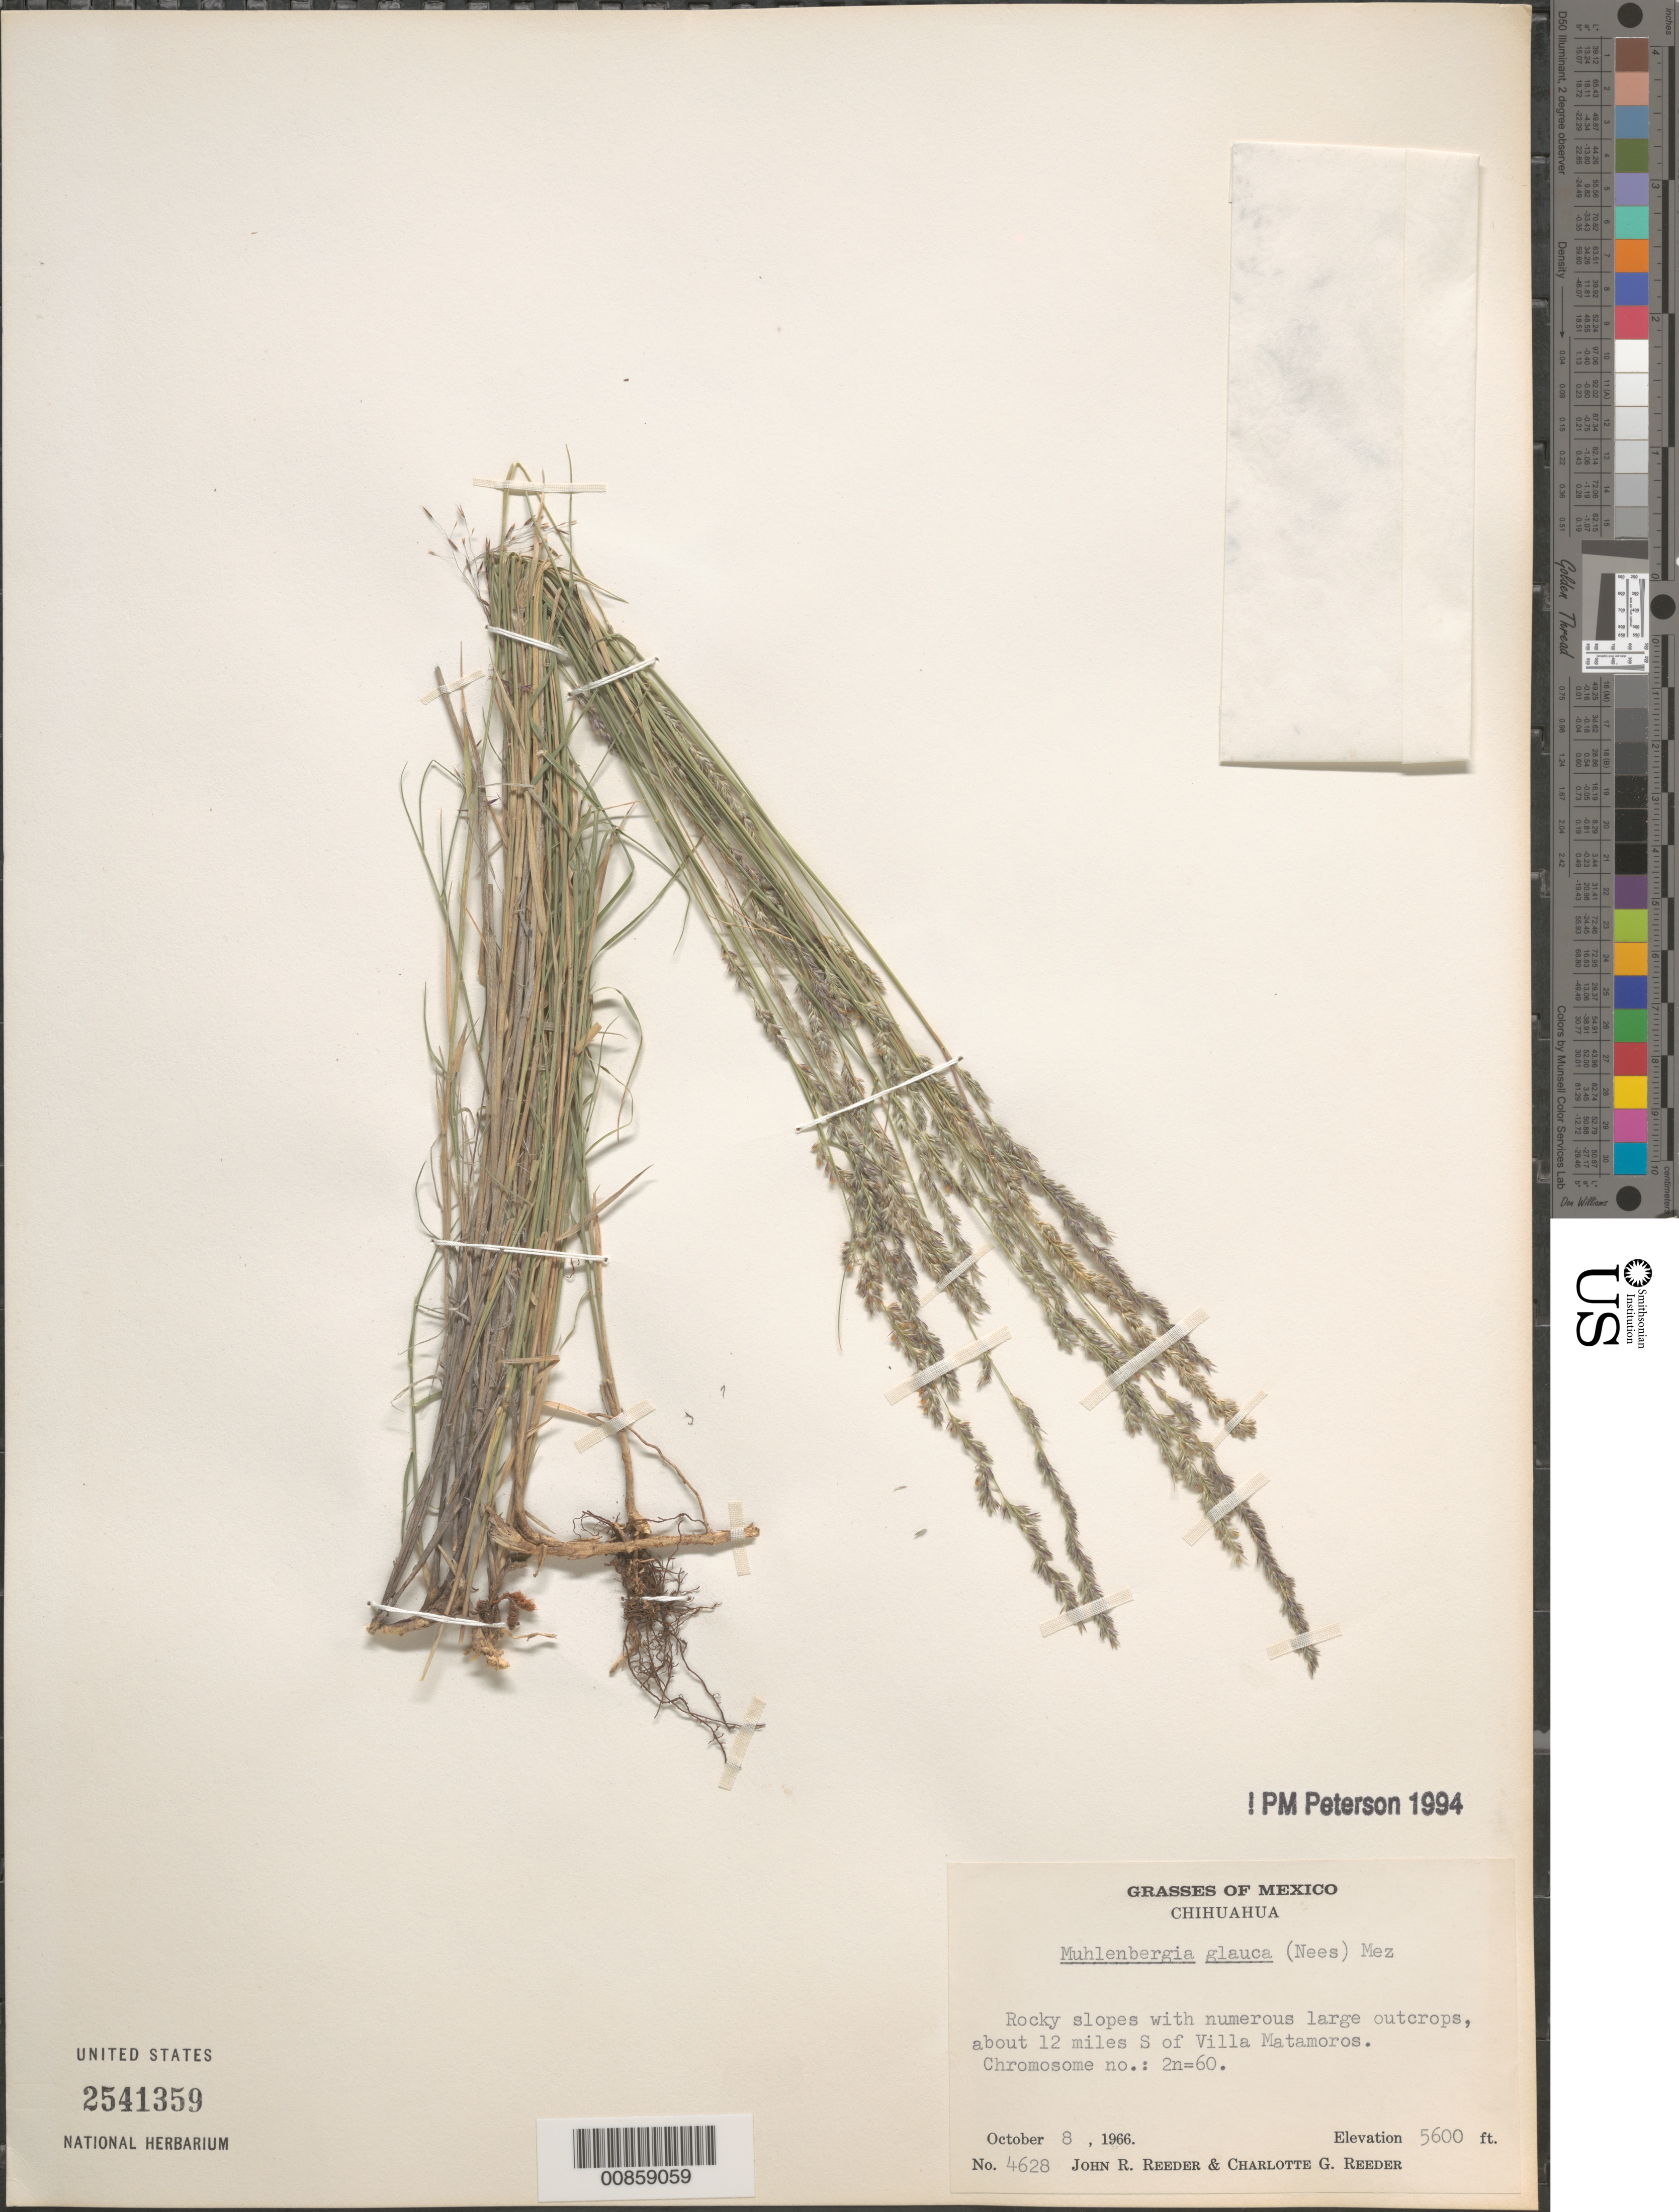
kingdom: Plantae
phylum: Tracheophyta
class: Liliopsida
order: Poales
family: Poaceae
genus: Muhlenbergia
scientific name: Muhlenbergia sp.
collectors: J. R. Reeder & C. G. Reeder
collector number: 4628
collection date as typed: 08 Oct 1966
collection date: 1966-10-08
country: Mexico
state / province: Chihuahua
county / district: Matamoros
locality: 12 mi S of Villa Matamoros on Hwy 45 towards Parral, mpio. Matamoros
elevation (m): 5600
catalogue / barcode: US 2541359